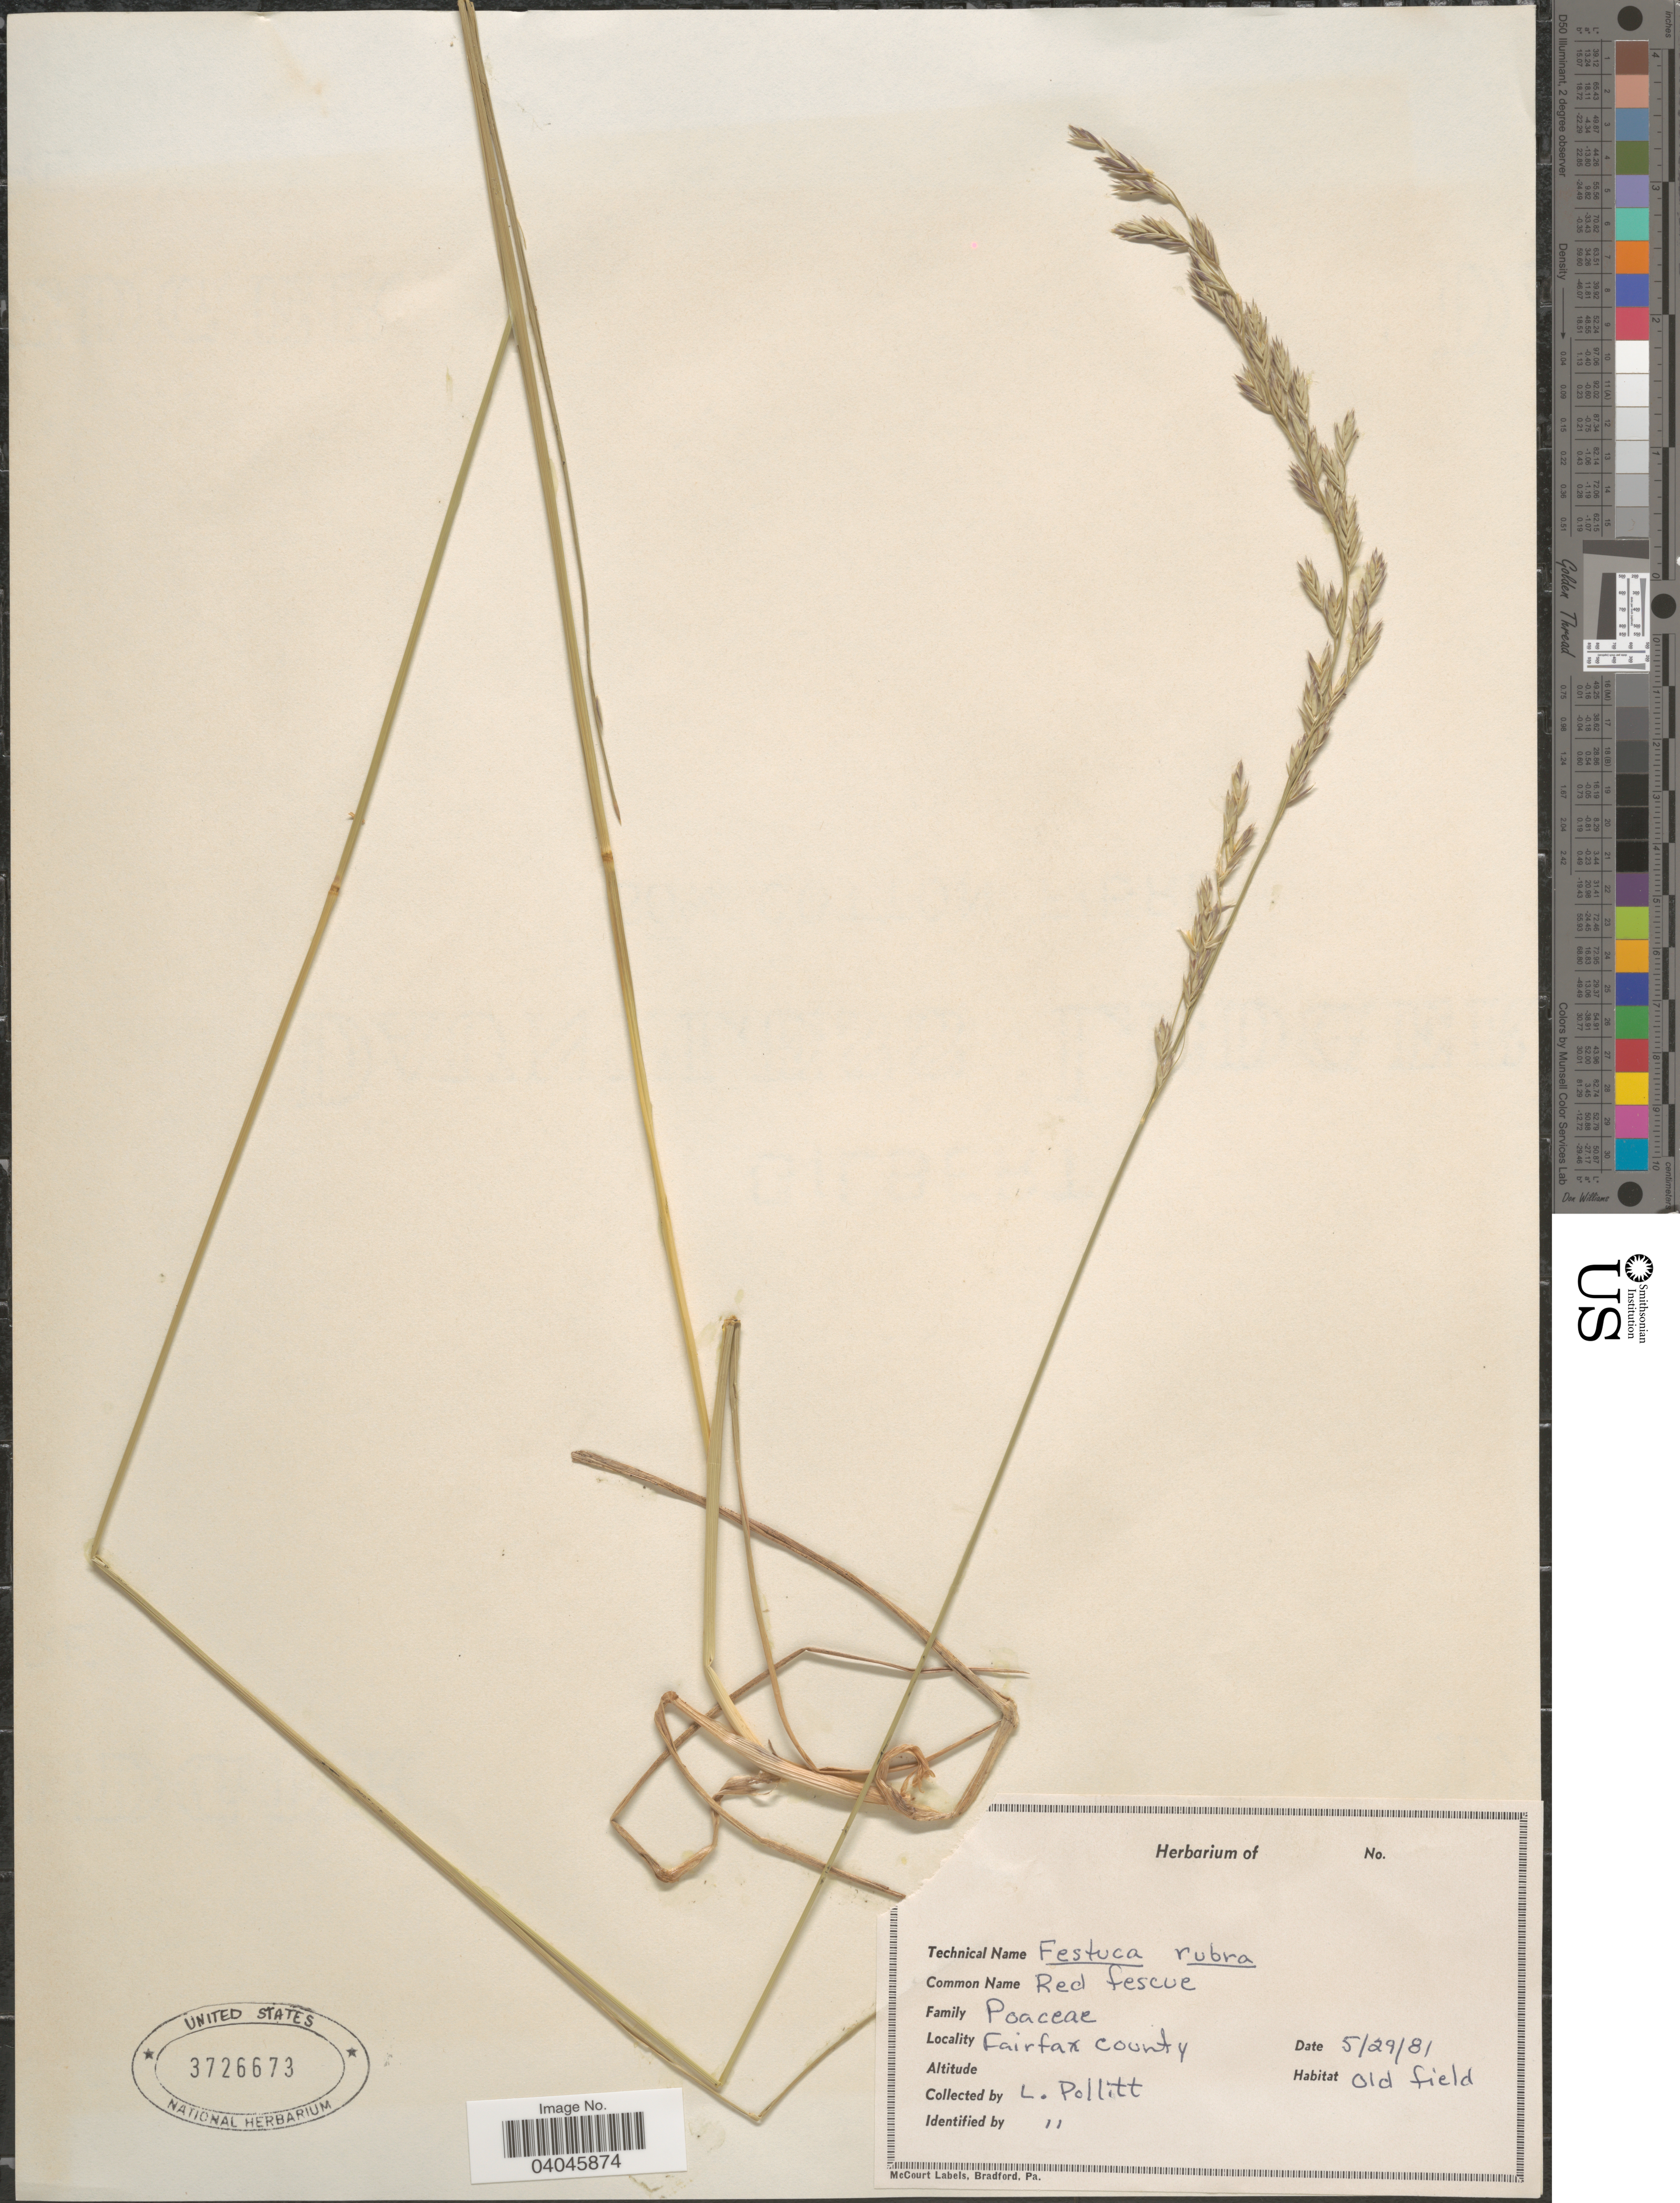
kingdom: Plantae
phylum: Tracheophyta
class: Liliopsida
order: Poales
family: Poaceae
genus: Festuca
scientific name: Festuca rubra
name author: L.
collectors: L. Pollitt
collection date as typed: Transcribed d/m/y: 29/5/81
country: United States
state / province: Virginia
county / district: Fairfax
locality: Fairfax county.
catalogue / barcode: US 3726673